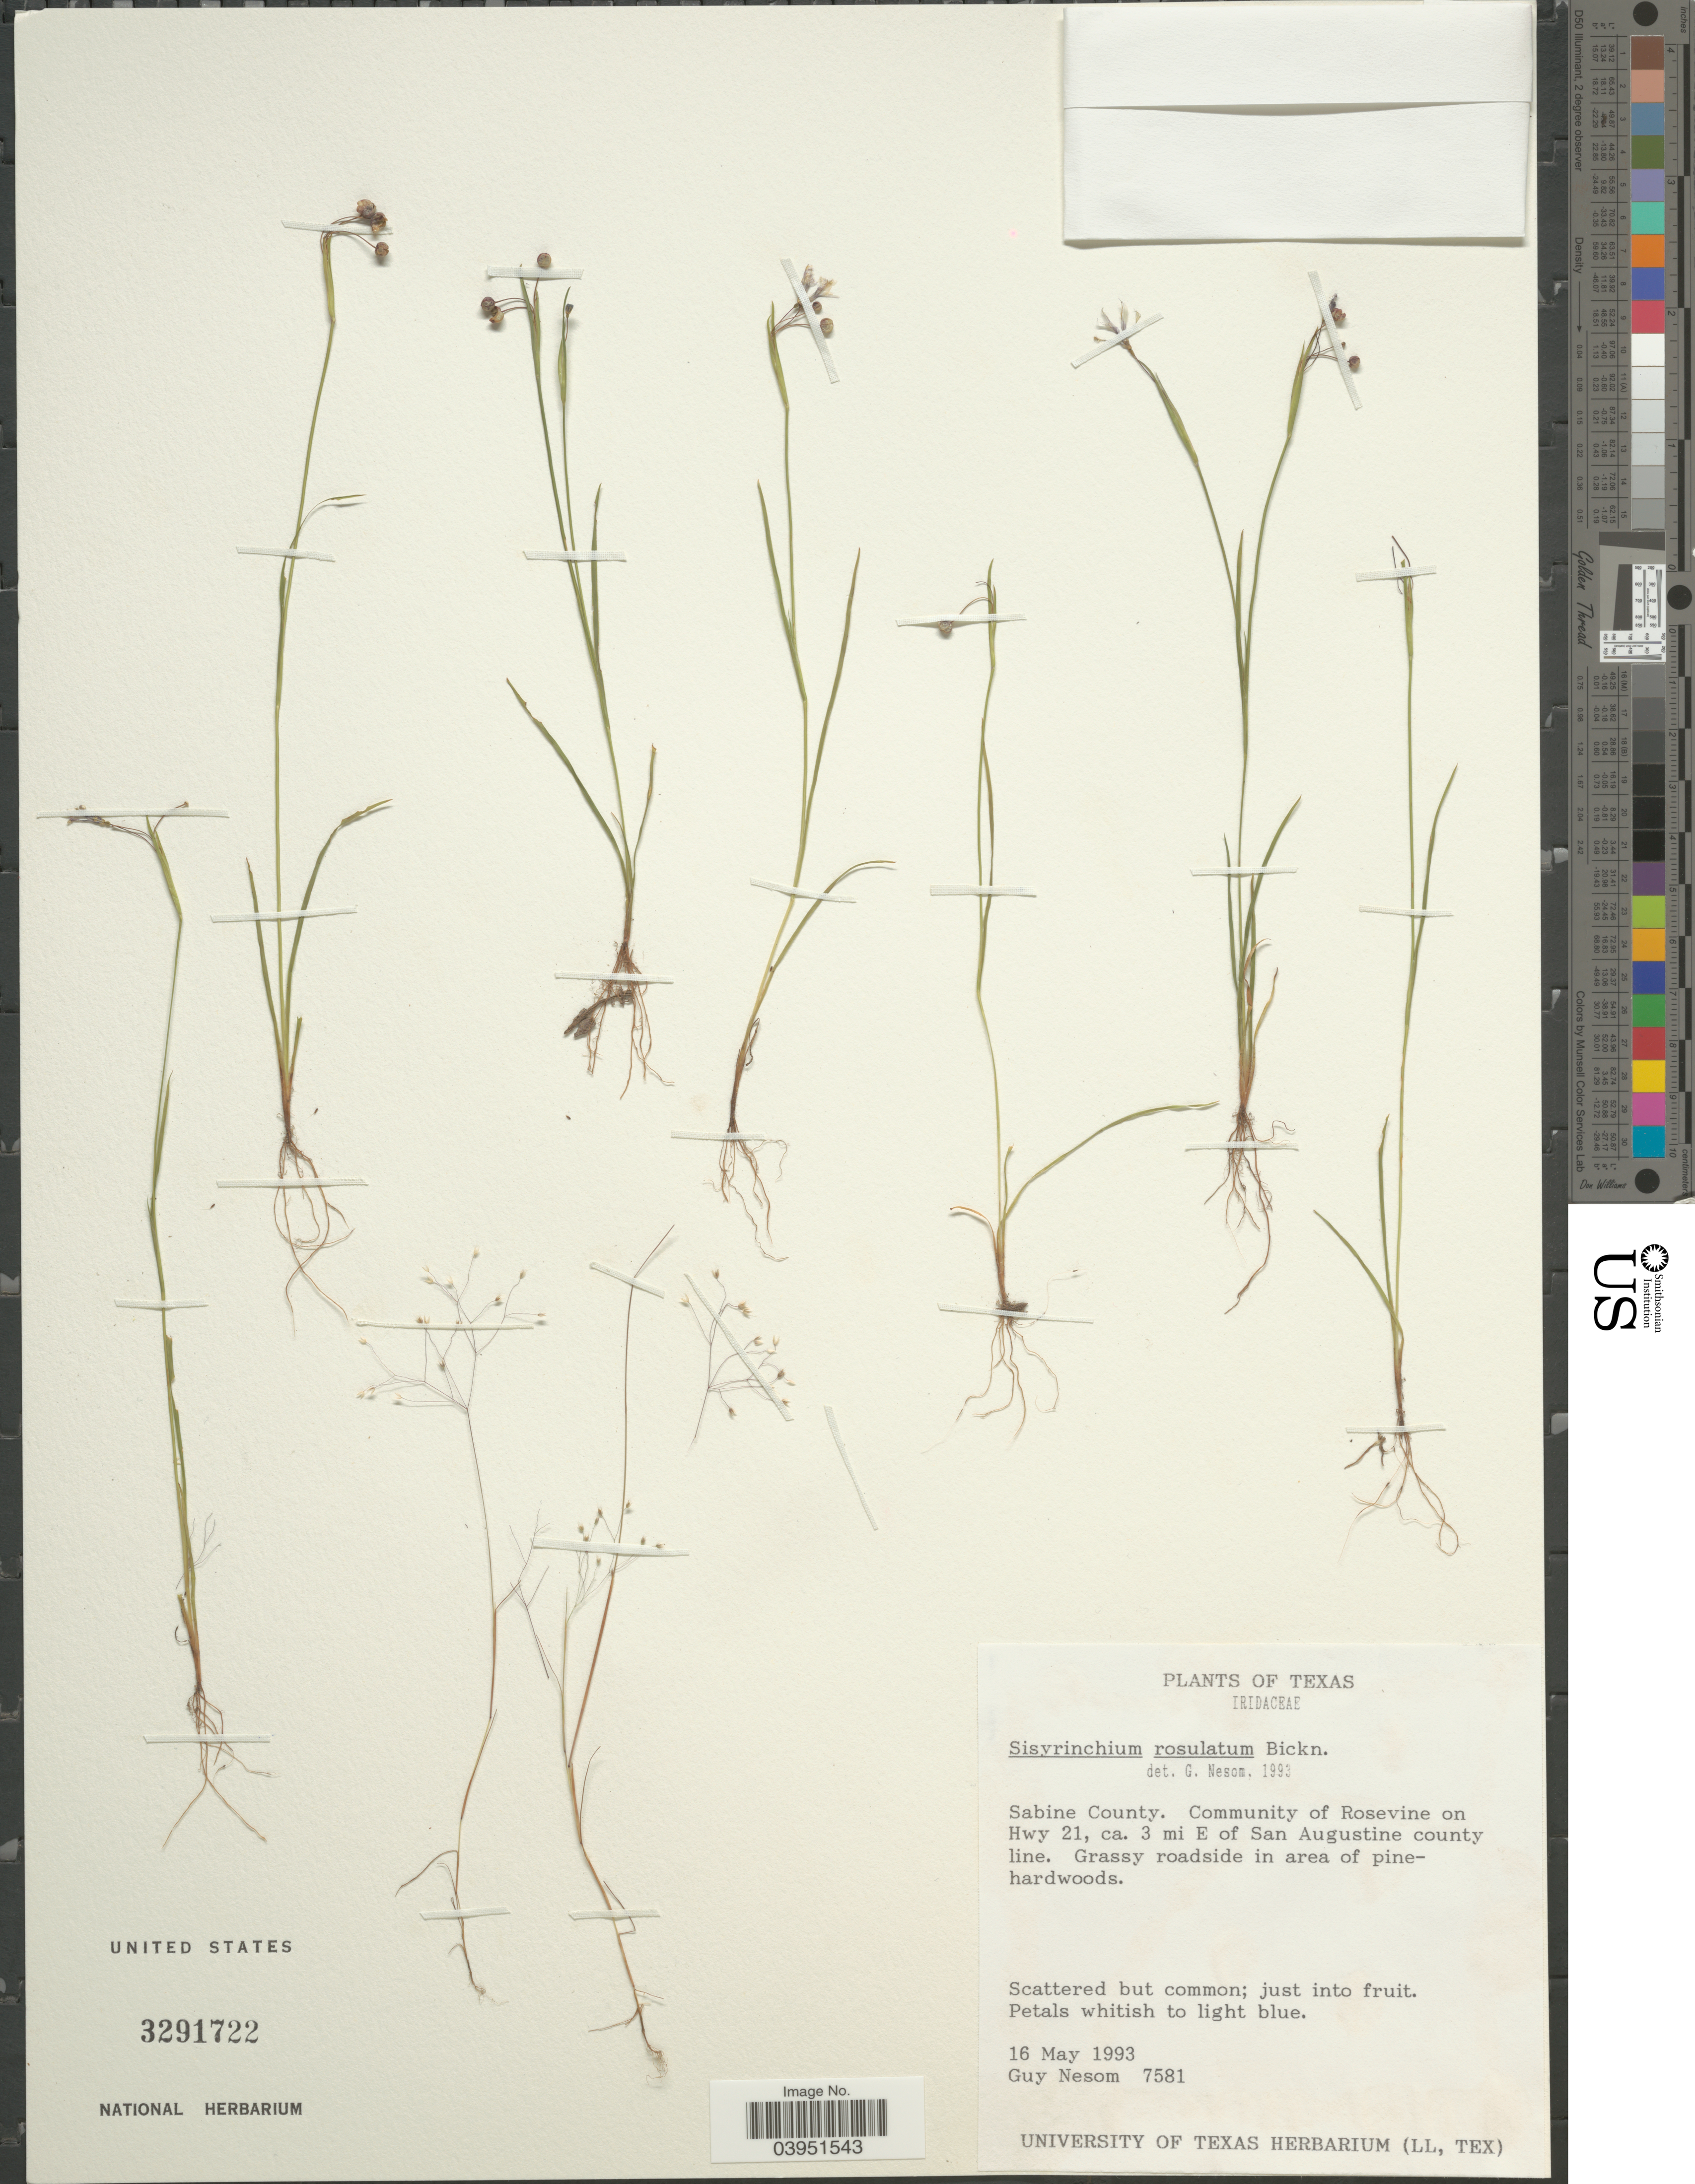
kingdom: Plantae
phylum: Tracheophyta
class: Liliopsida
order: Asparagales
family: Iridaceae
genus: Sisyrinchium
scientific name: Sisyrinchium rosulatum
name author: E.P. Bicknell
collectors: G. Nesom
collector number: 7581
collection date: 1993-05-16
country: United States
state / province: Texas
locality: Sabine County. Community of Rosevine on Hwy 21, ca. 3 mi E of San Augustine county line.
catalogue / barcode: US 3291722